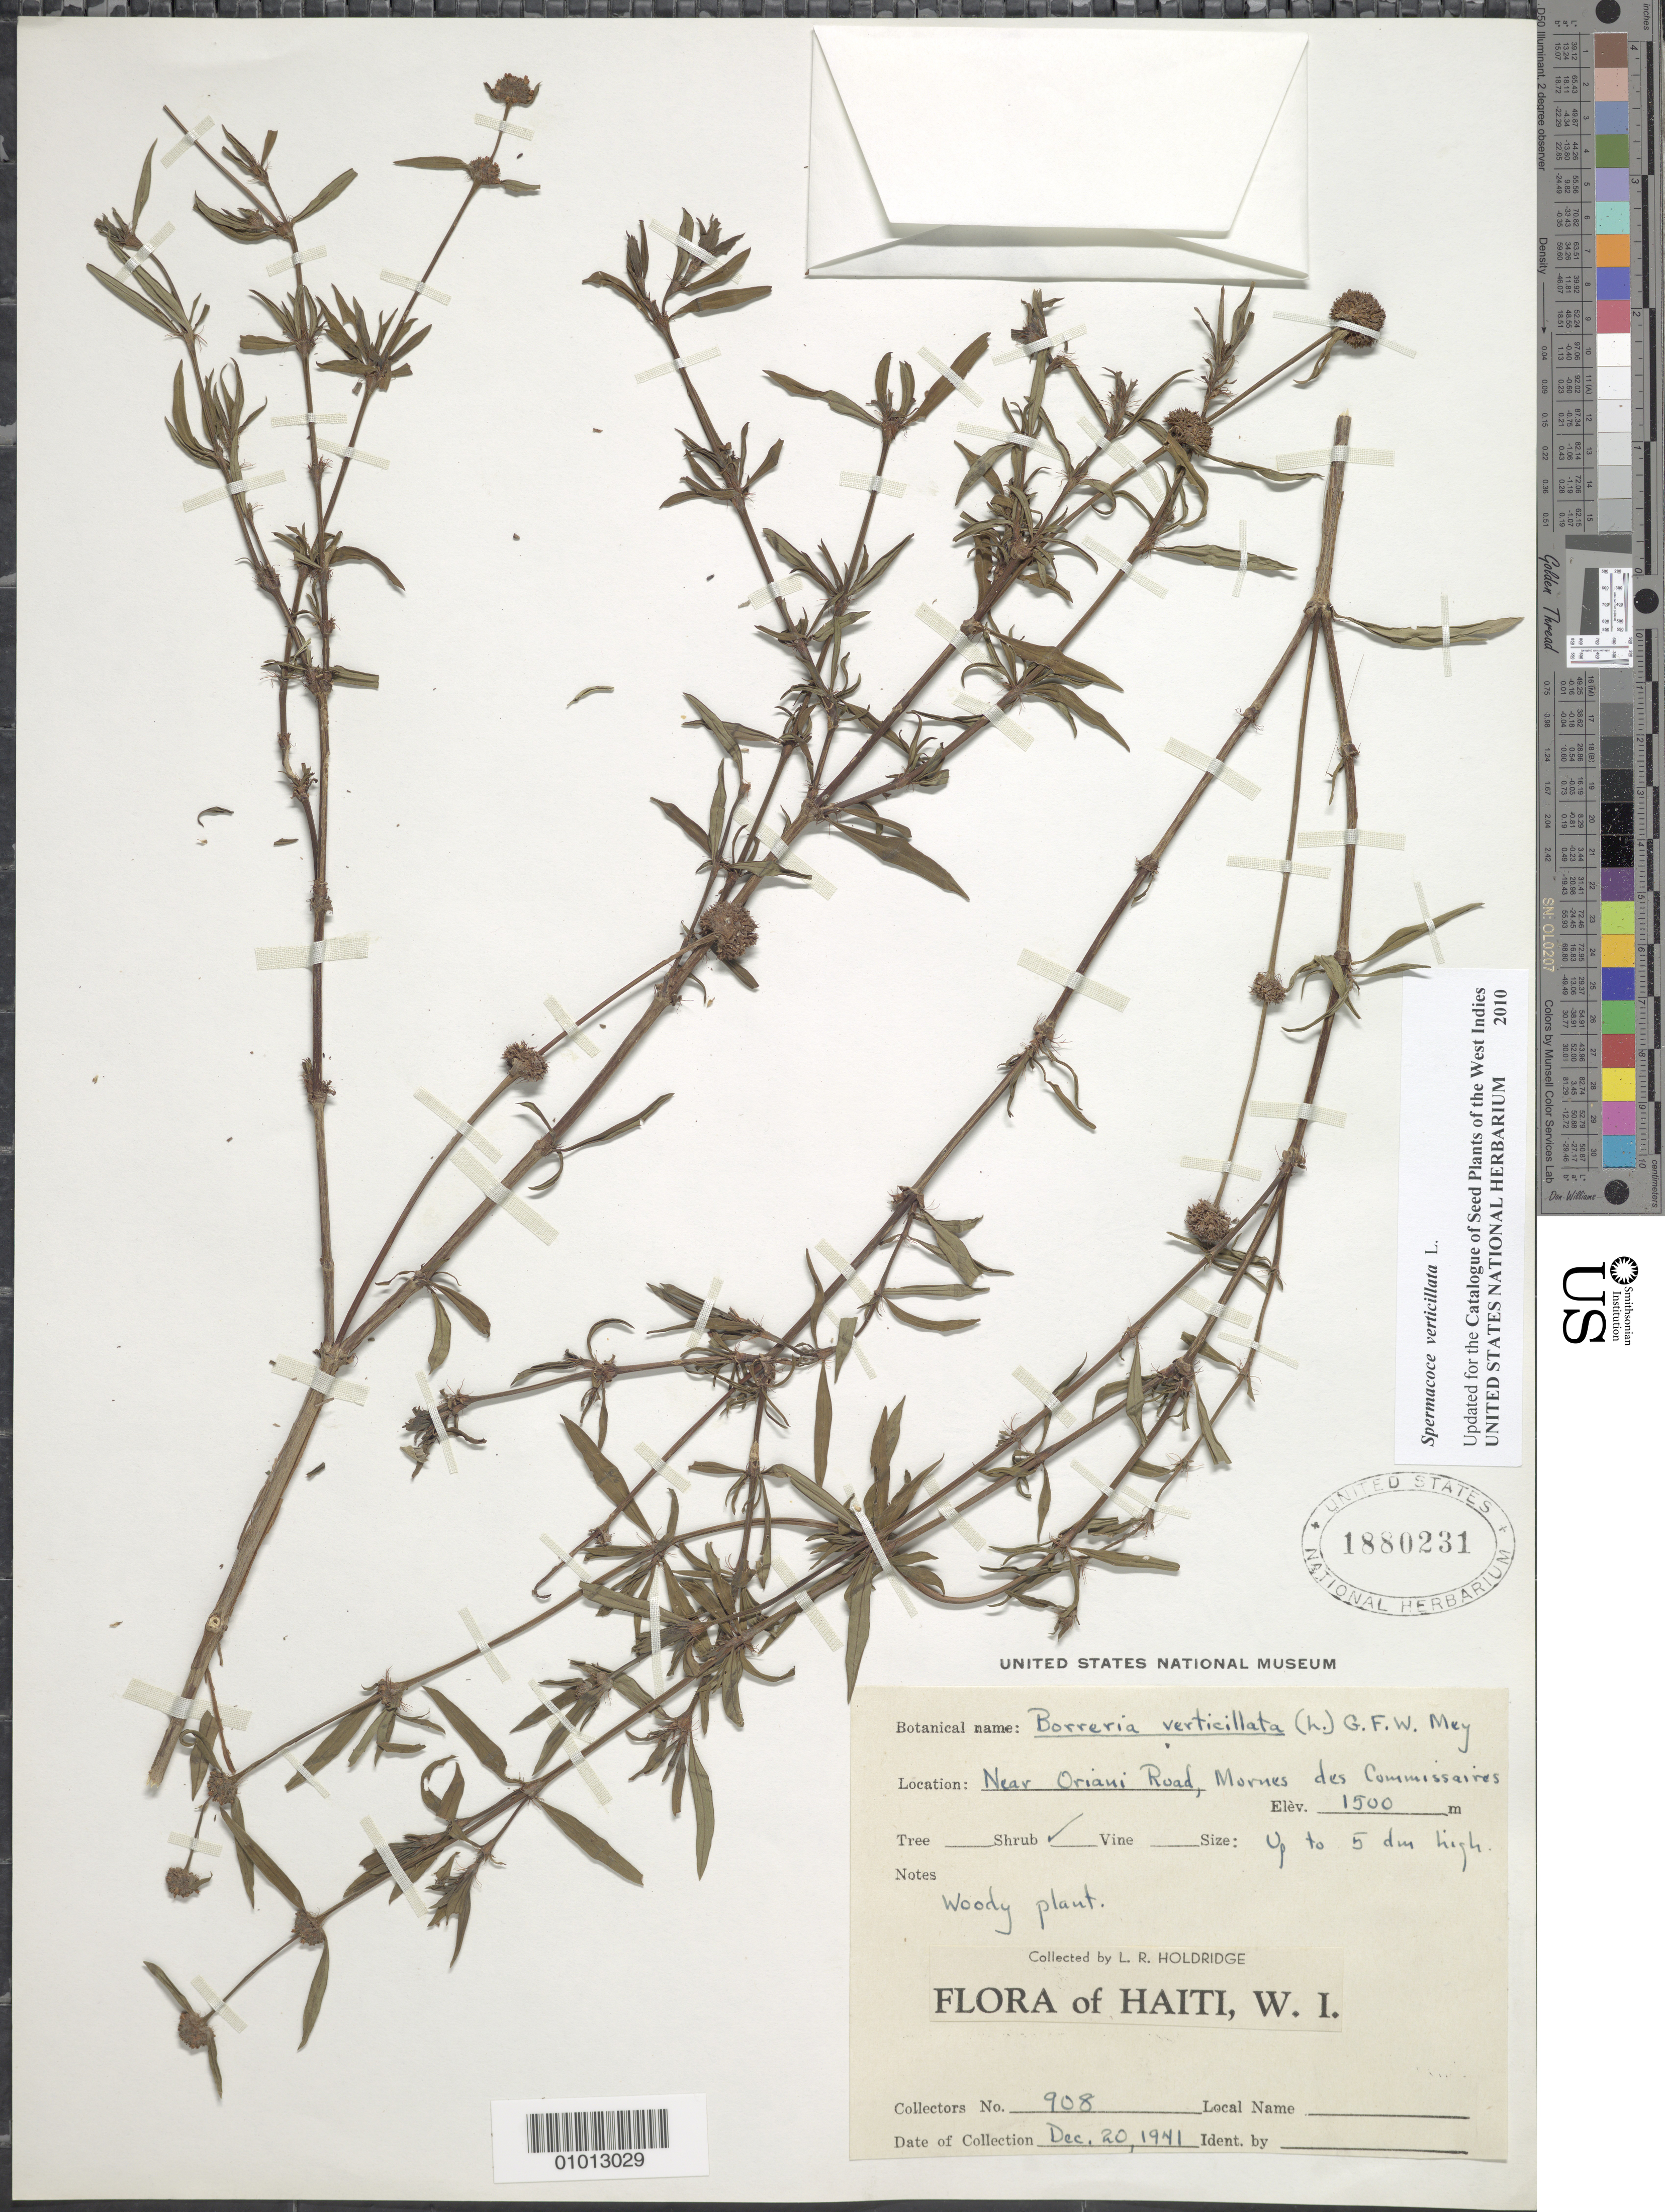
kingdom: Plantae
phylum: Tracheophyta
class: Magnoliopsida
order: Gentianales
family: Rubiaceae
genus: Borreria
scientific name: Borreria verticillata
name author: (L.) G. Mey.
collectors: L. Holdridge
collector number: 908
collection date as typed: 20 Dec 1941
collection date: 1941-12-20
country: Haiti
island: Hispaniola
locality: Near Oriani Road, Mornes des Commissaires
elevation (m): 1500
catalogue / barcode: US 1880231